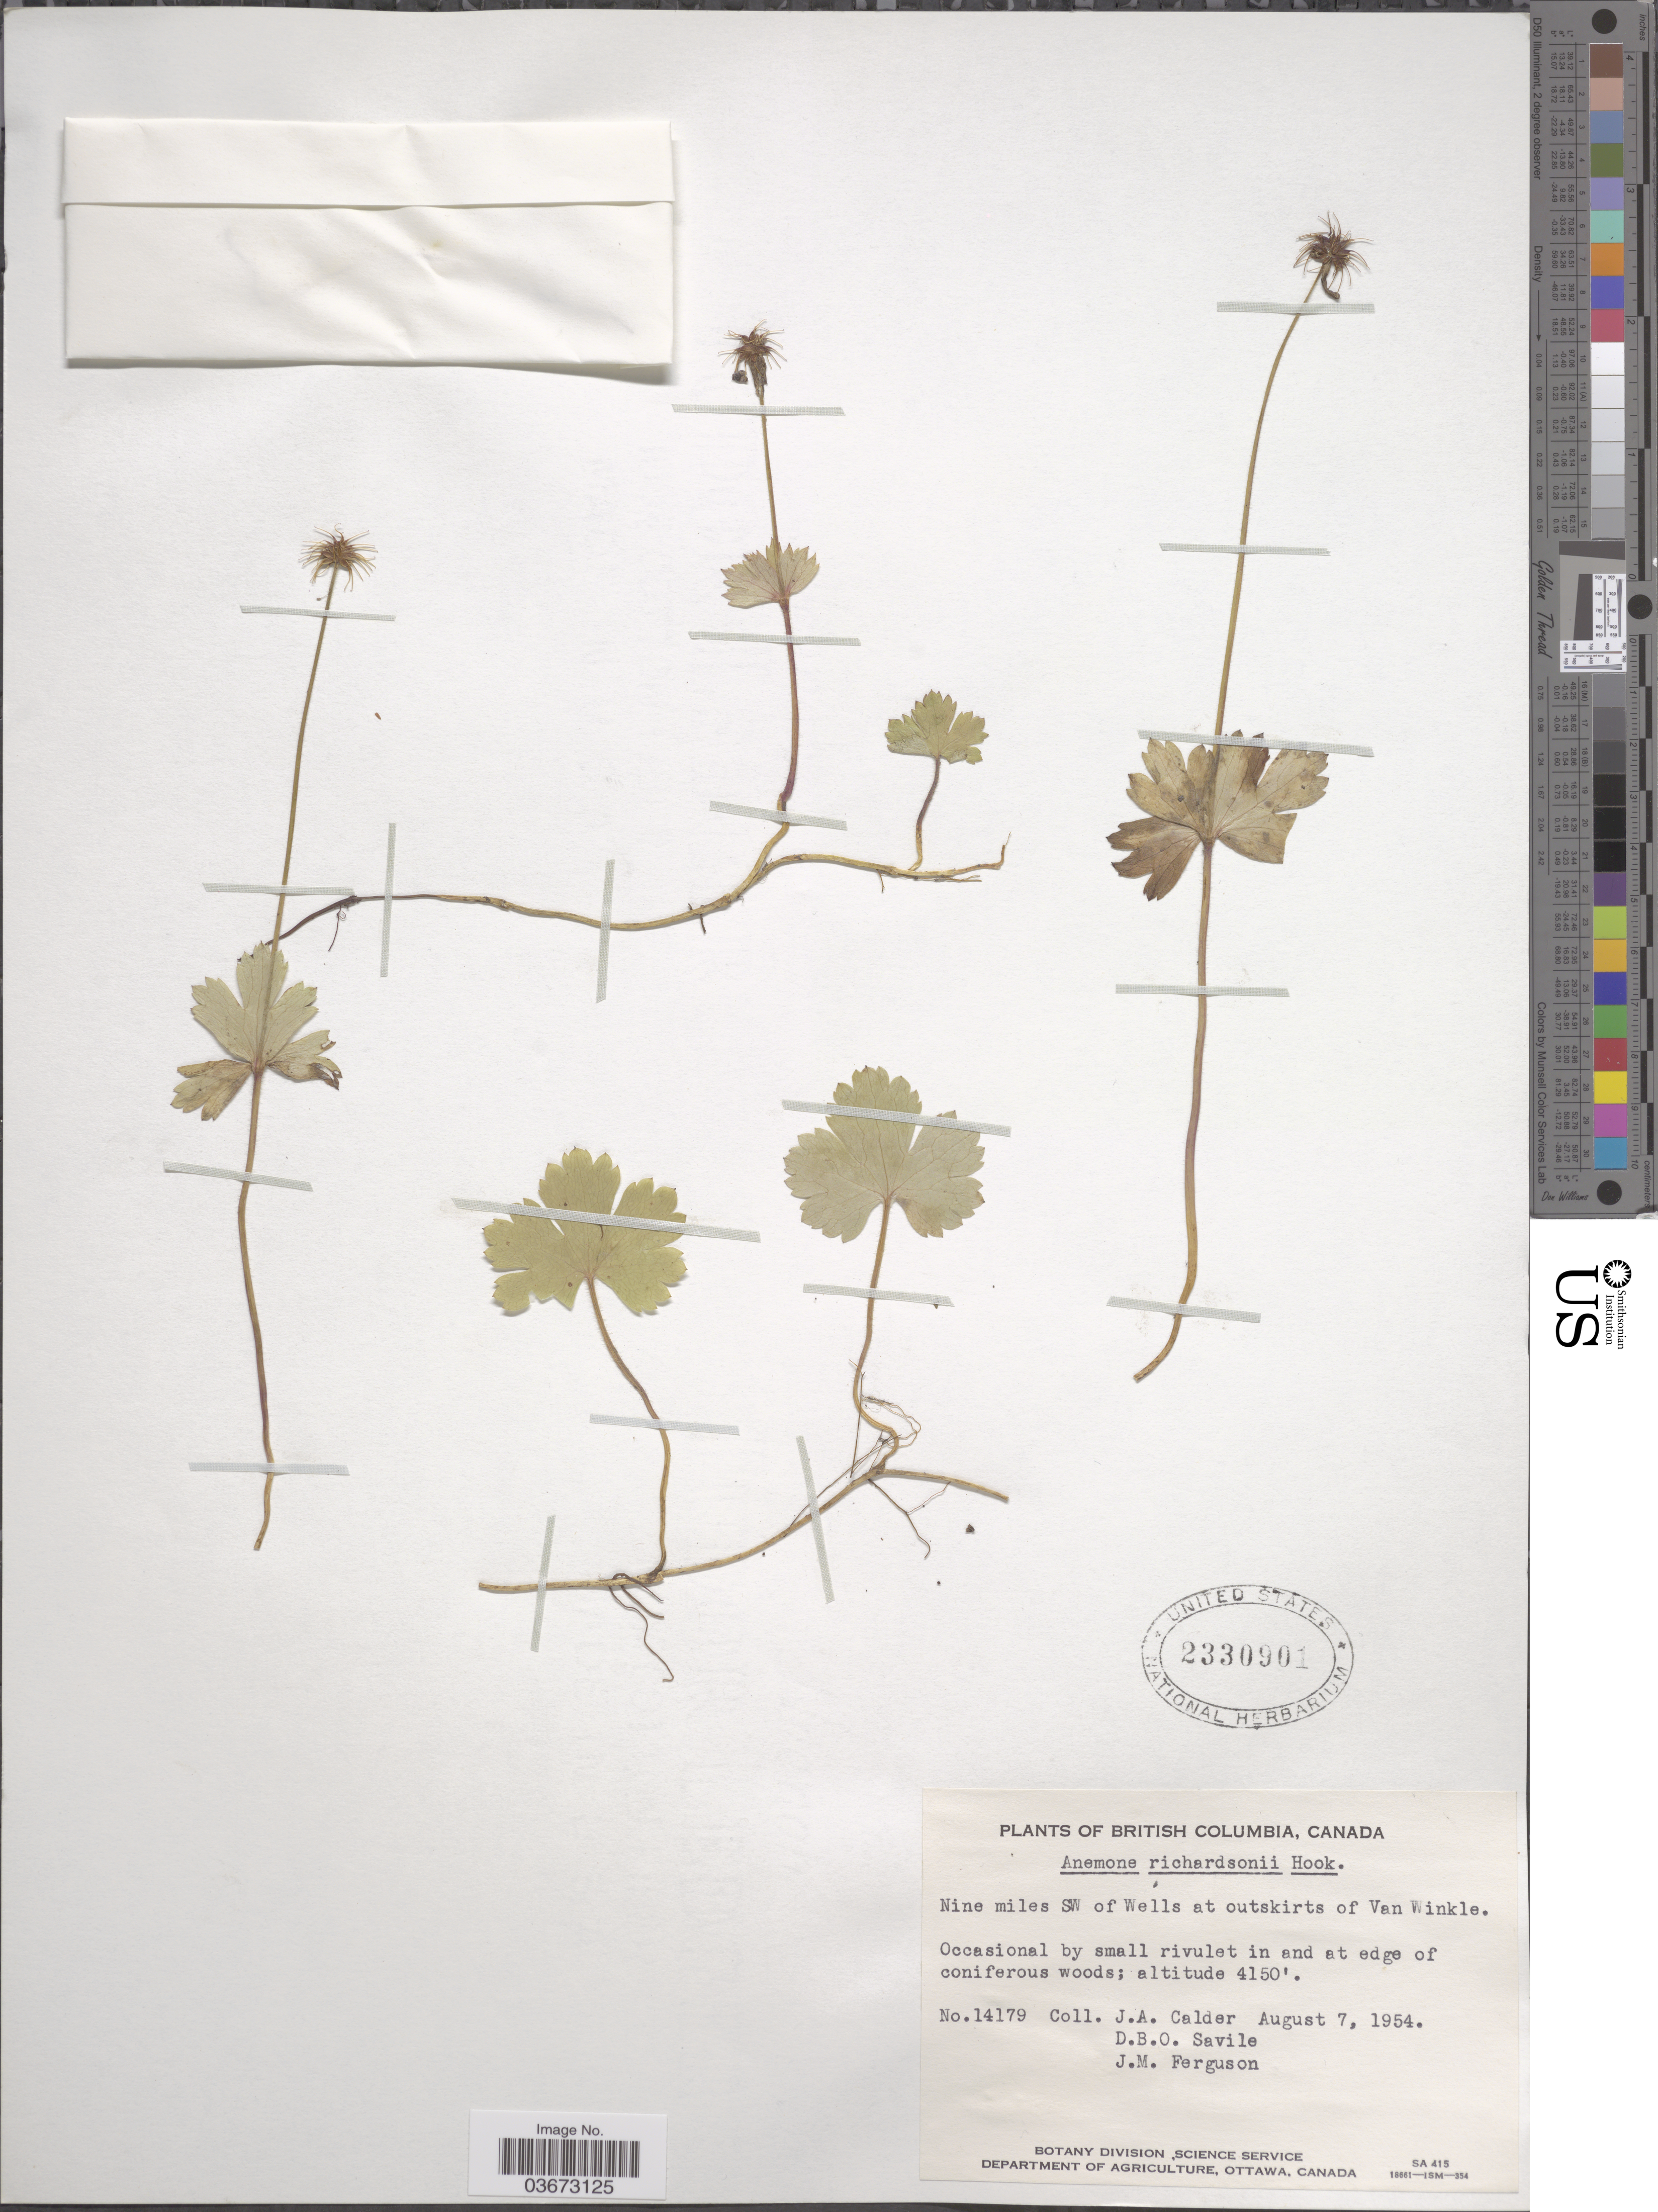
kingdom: Plantae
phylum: Tracheophyta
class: Magnoliopsida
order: Ranunculales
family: Ranunculaceae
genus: Anemone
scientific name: Anemone richardsonii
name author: Hook.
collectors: J. A. Calder, D. Savile & J. M. Ferguson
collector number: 14179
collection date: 1954-08-07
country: Canada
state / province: British Columbia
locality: Nine miles SW of Wells at outskirts of Van Winkle.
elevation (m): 1265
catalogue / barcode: US 2330901